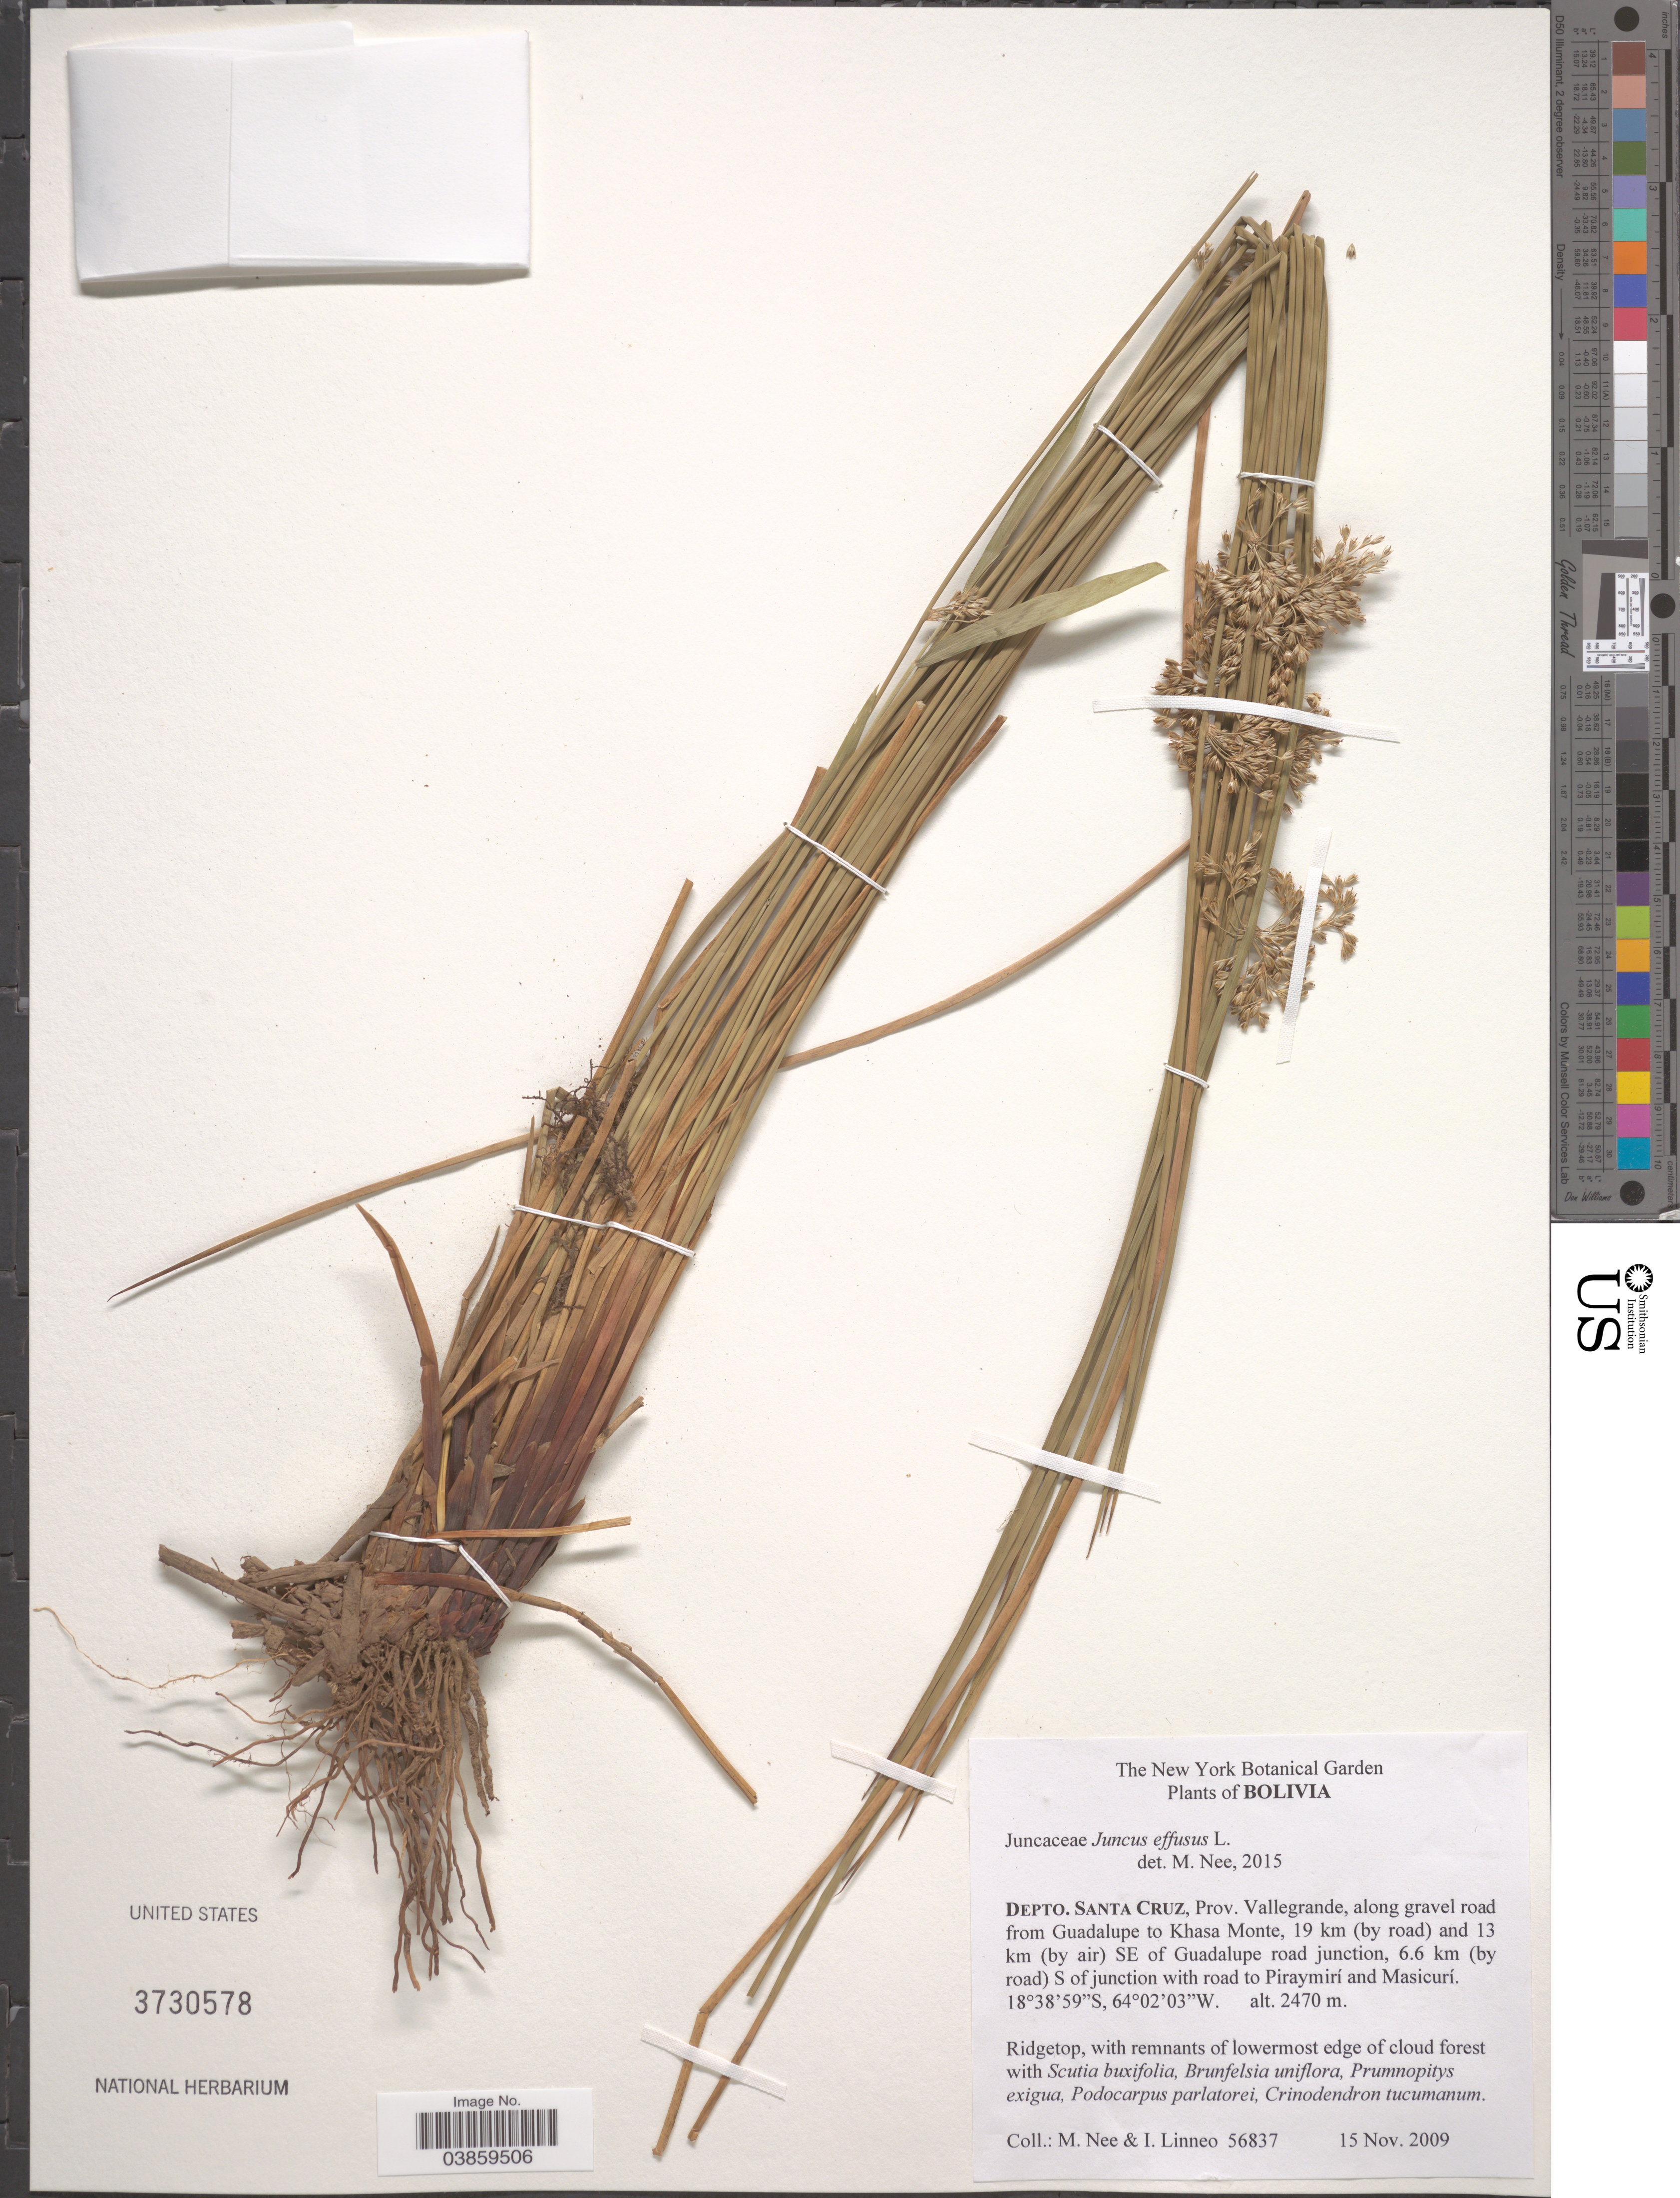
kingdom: Plantae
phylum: Tracheophyta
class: Liliopsida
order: Poales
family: Juncaceae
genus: Juncus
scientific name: Juncus effusus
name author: L.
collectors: M. Nee & I. Linneo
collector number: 56837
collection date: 2009-11-15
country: Bolivia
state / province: Santa Cruz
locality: Depto. Santa Cruz, Prov. Vallegrande, along gravel road from Guadalupe to Khasa Monte, 19 km (by road) and 13 km (by air) SE of Guadalupe road junction, 6.6 km (by road) S of junction with road to Piraymirí and Masicurí.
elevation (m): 2470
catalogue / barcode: US 3730578